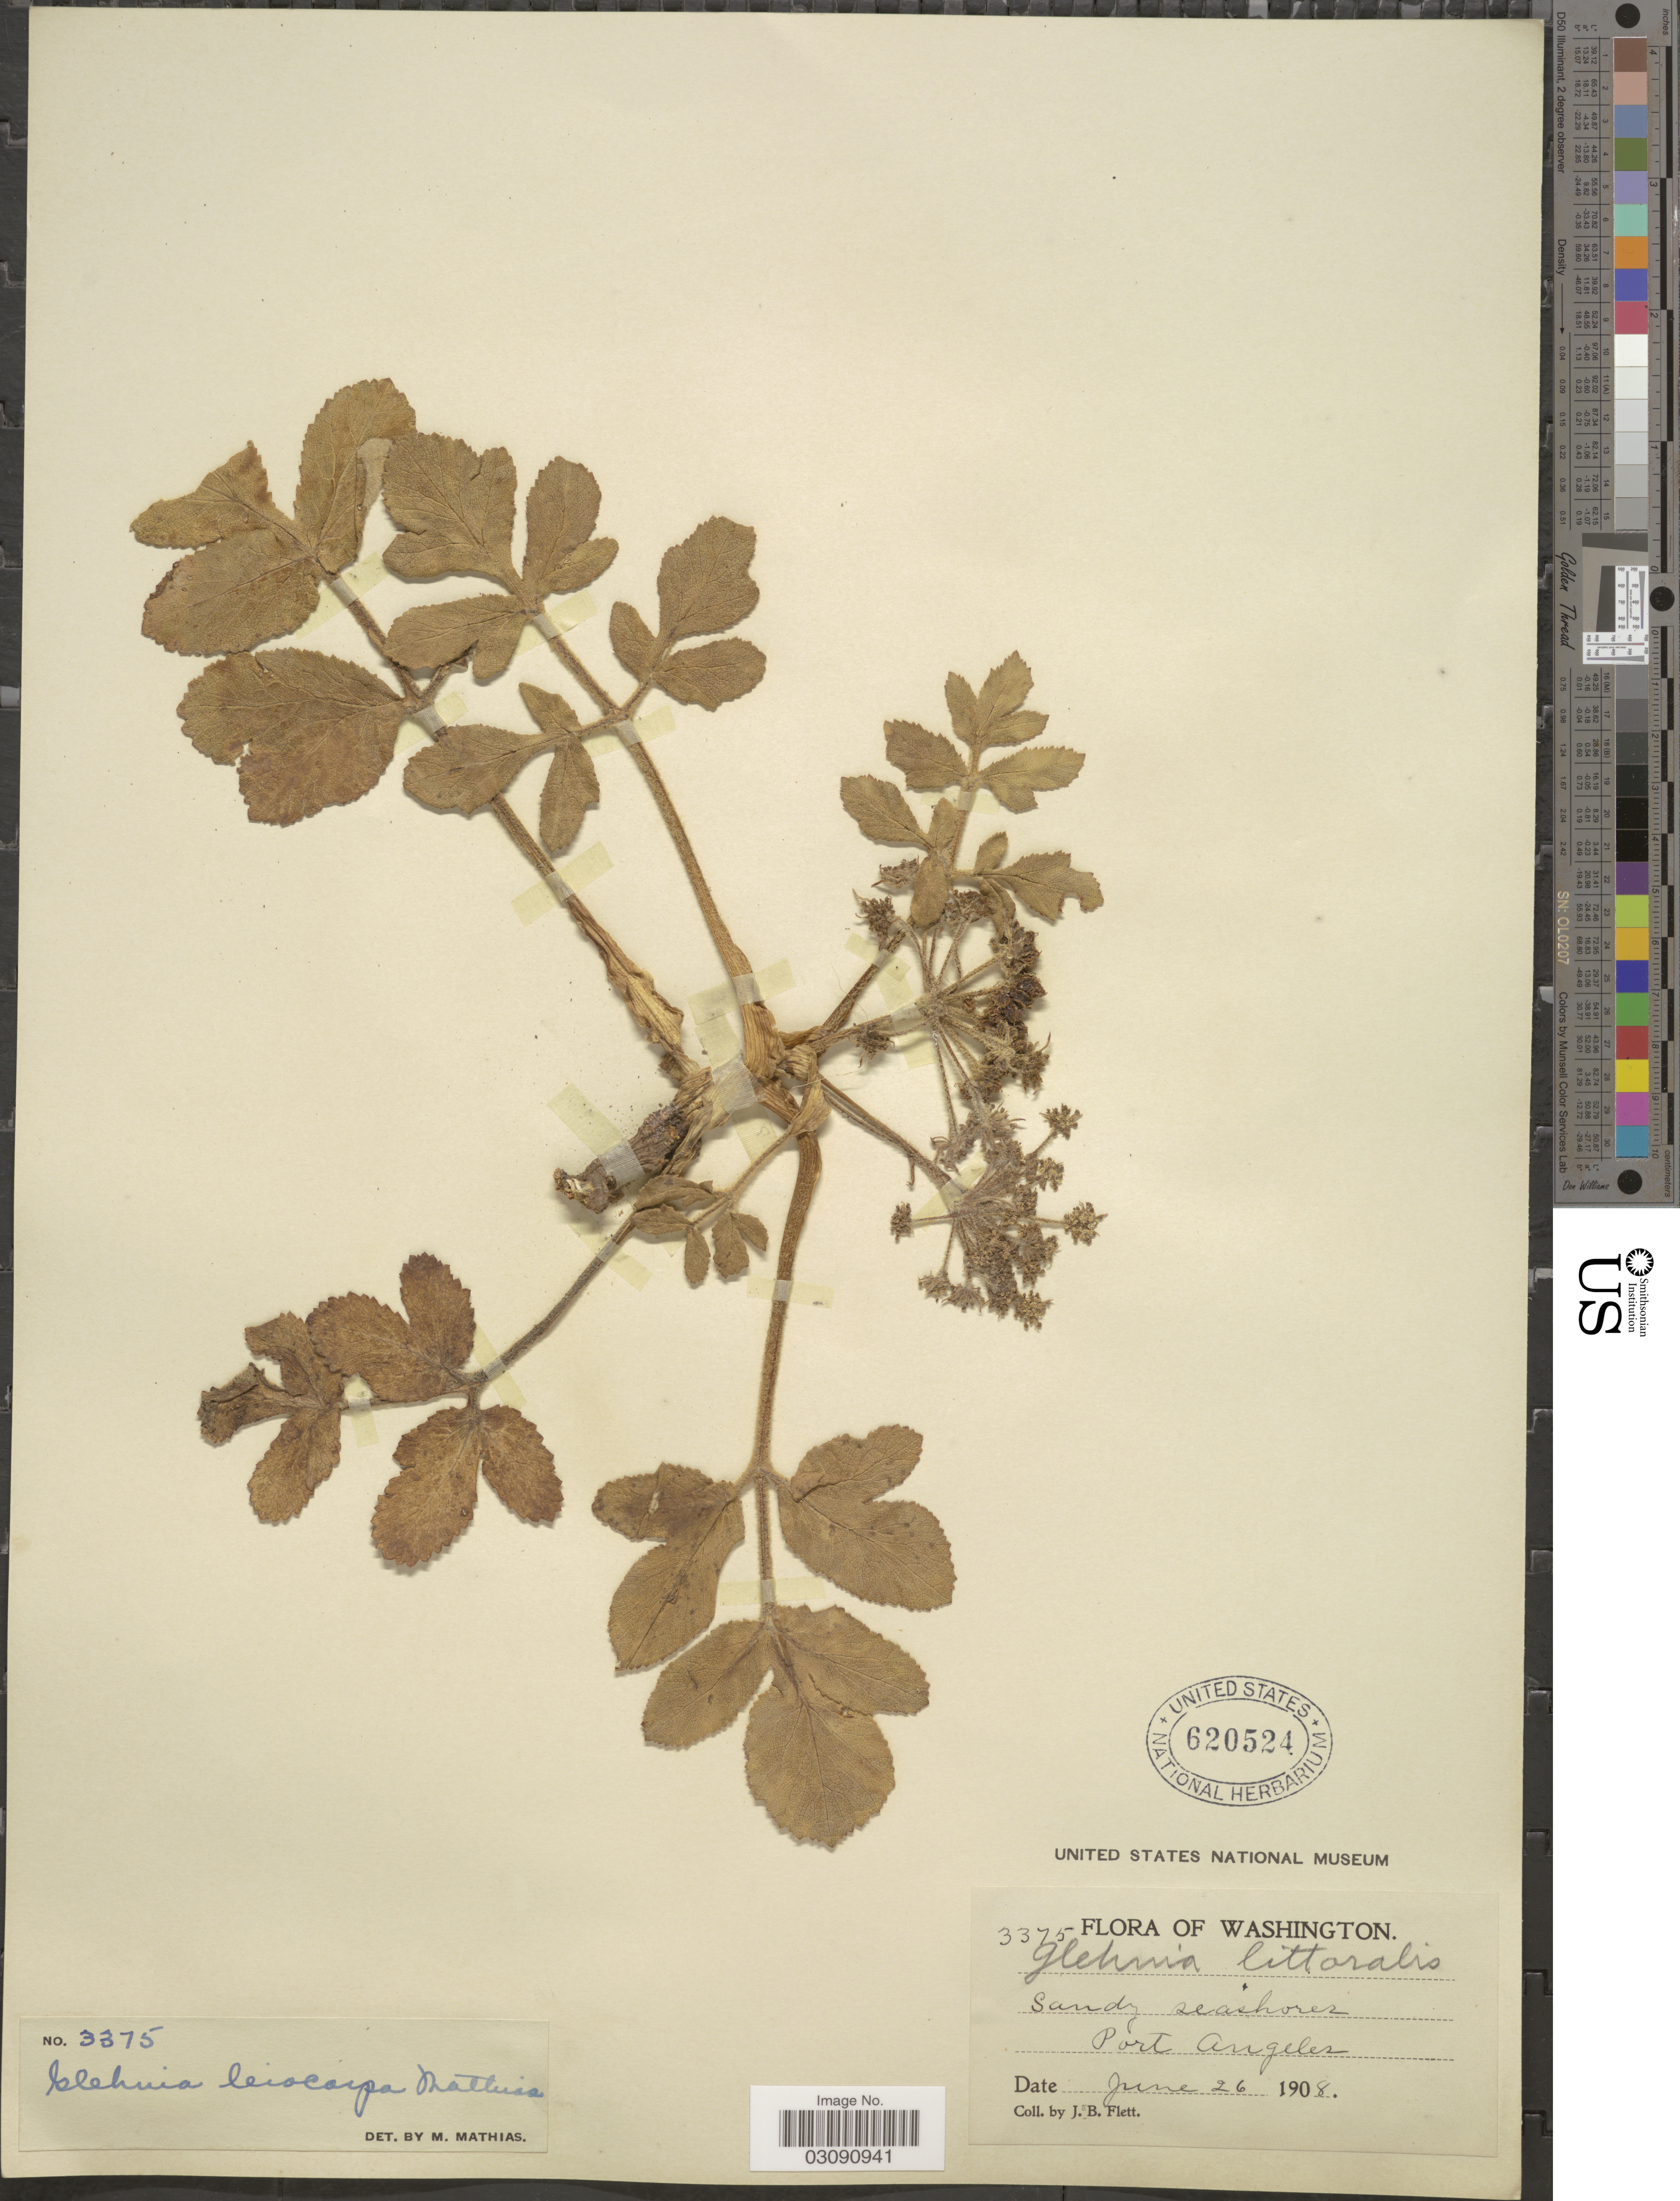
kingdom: Plantae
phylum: Tracheophyta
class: Magnoliopsida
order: Apiales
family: Apiaceae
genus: Glehnia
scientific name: Glehnia littoralis subsp. leiocarpa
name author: (Mathias) Hultén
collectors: J. Flett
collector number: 3375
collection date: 1908-06-26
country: United States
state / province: Washington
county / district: Clallam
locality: Port Angeles.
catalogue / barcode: US 620524